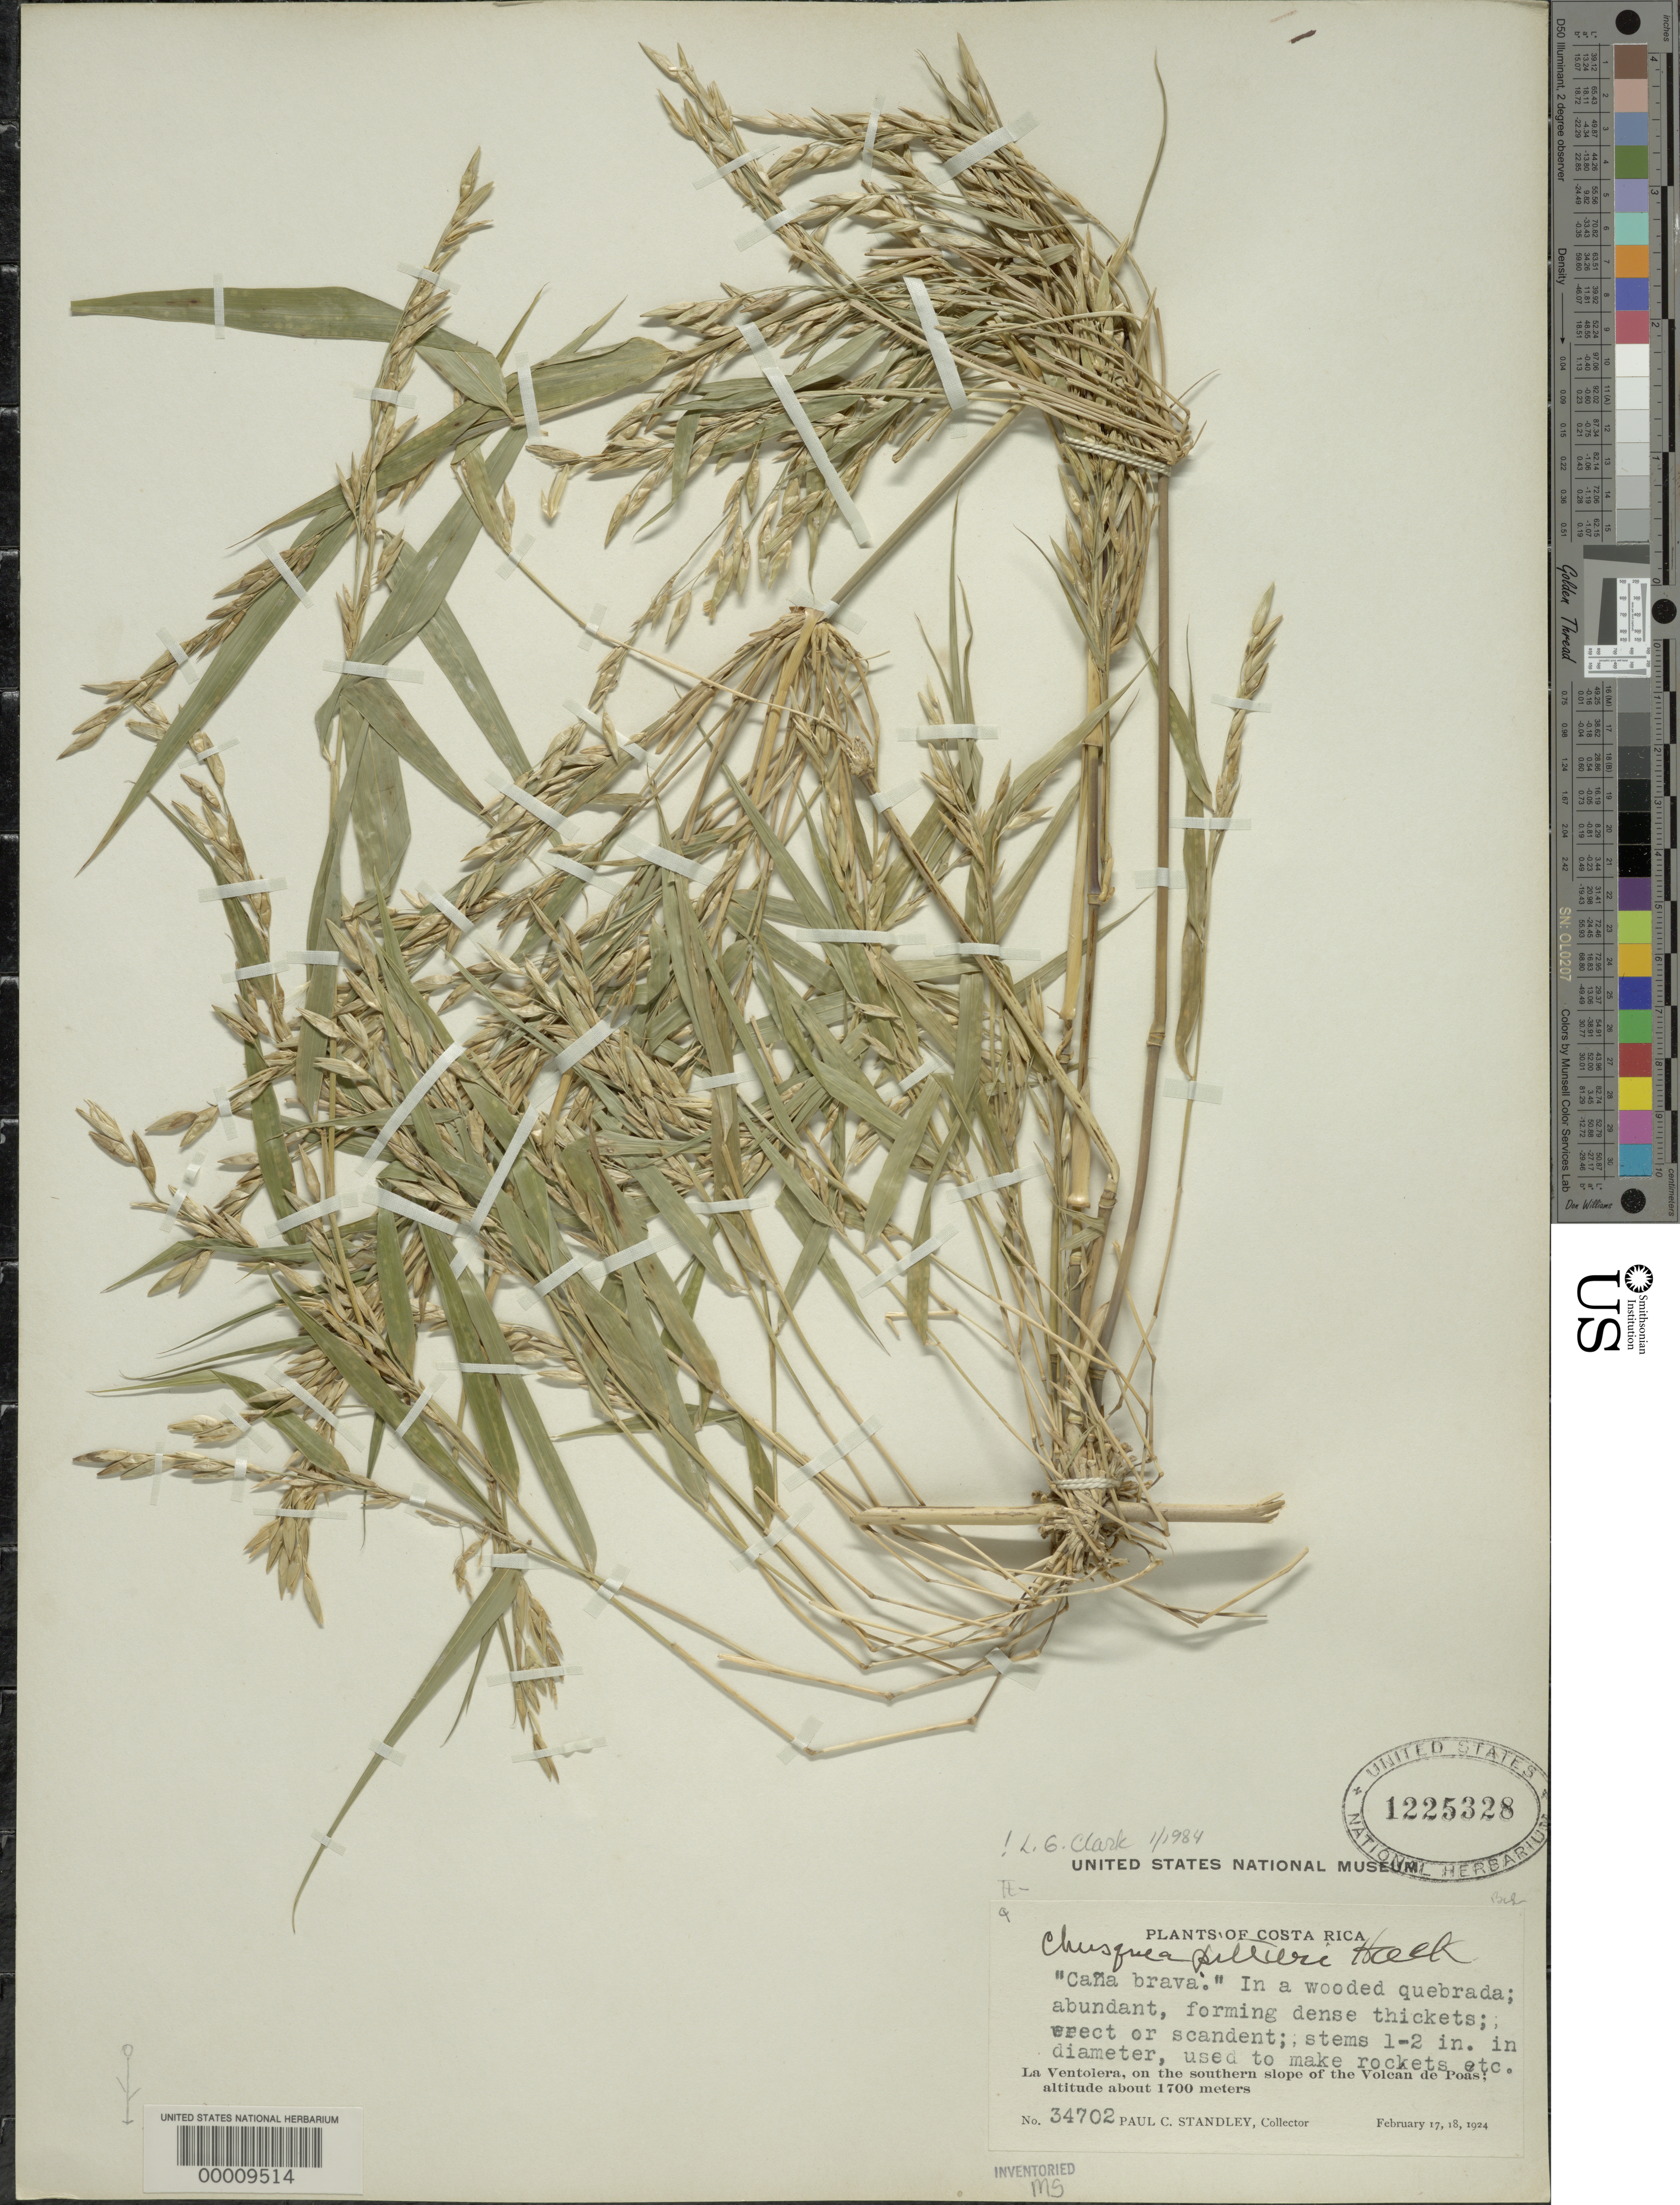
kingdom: Plantae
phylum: Tracheophyta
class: Liliopsida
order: Poales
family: Poaceae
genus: Chusquea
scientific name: Chusquea pittieri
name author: Hack.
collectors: P. C. Standley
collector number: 34702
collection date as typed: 17 Feb 1924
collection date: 1924-02-17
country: Costa Rica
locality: La Ventolera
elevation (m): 1700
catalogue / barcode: US 1225328